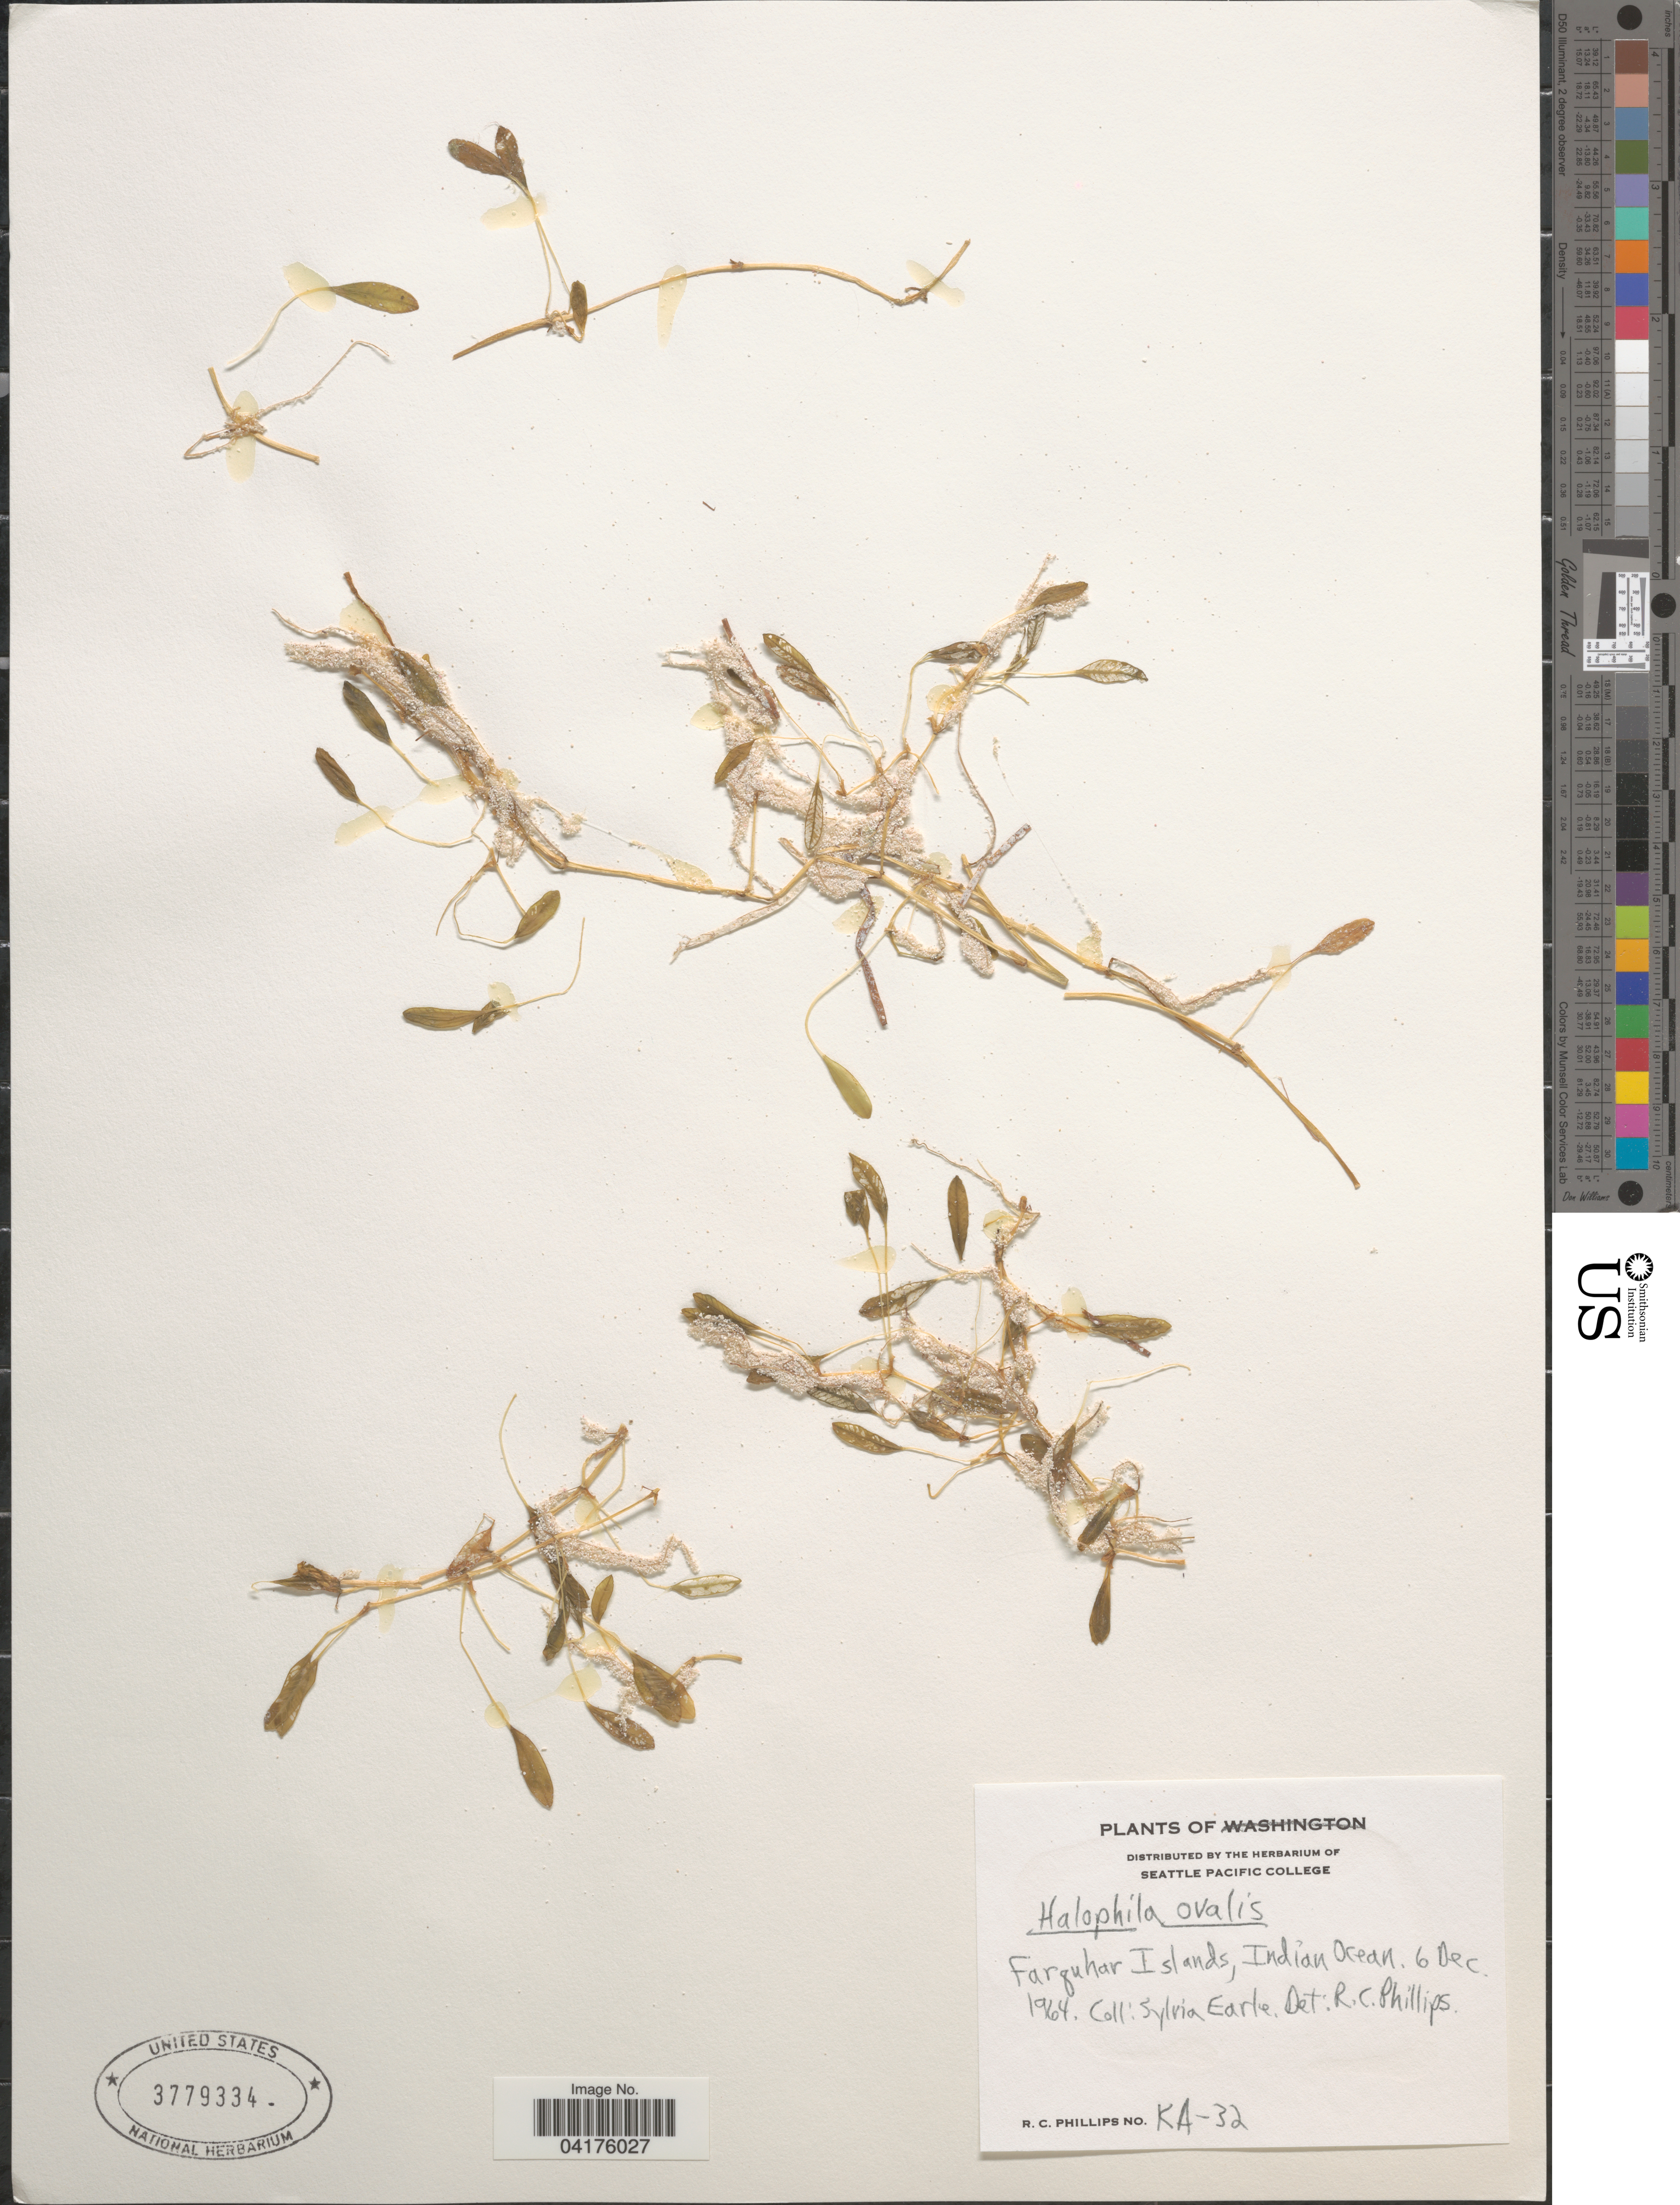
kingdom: Plantae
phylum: Tracheophyta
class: Liliopsida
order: Alismatales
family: Hydrocharitaceae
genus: Halophila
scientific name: Halophila ovalis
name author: (R. Br.) Hook. f.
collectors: S. A. Earle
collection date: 1964-12-06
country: Seychelles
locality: Farquhar Islands, Indian Ocean.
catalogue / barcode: US 3779334